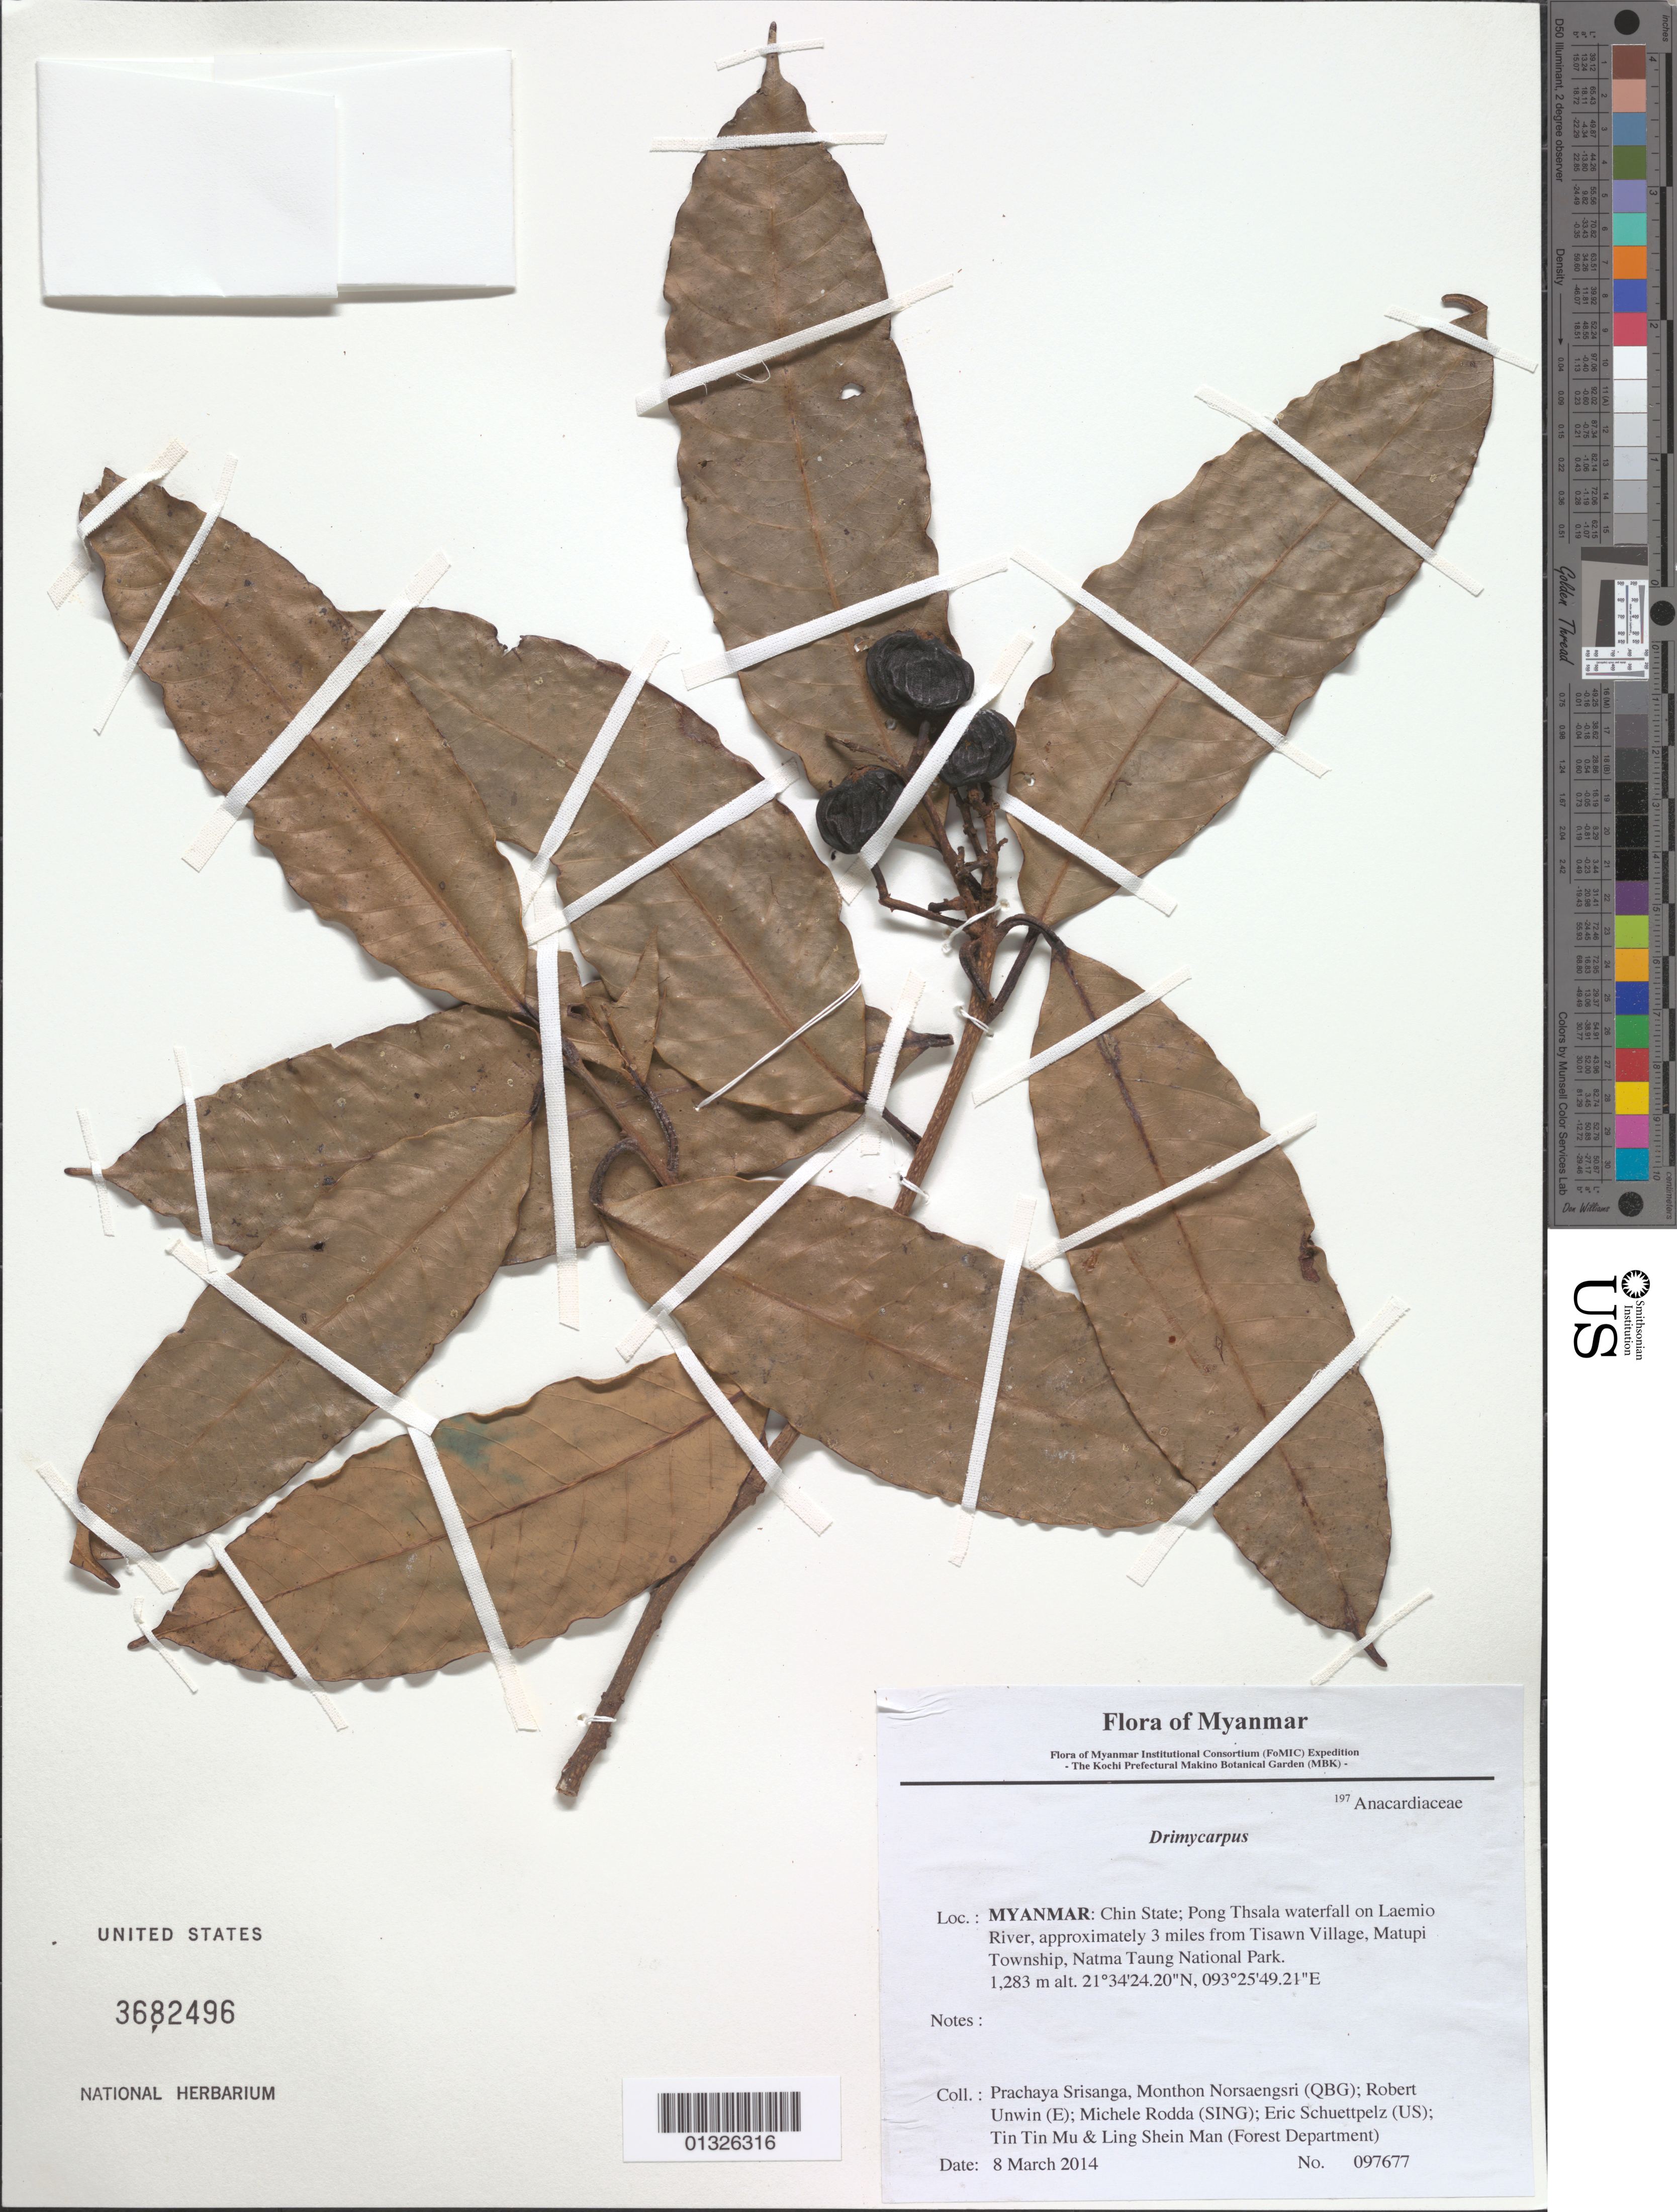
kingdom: Plantae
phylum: Tracheophyta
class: Magnoliopsida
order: Sapindales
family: Anacardiaceae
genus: Drimycarpus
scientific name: Drimycarpus sp.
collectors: P. Srisanga, M. Norsaengsri, R. Unwin, M. Rodda, E. Schuettpelz, Tin Tin Mu & Ling Shein Man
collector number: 97677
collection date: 2014-03-08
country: Myanmar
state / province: Chin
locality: Pong Thsala waterfall on Laemio River, approximately 3 miles from Tisawn Village, Matupi Township, Natma Taung National Park.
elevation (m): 1283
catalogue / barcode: US 3682496